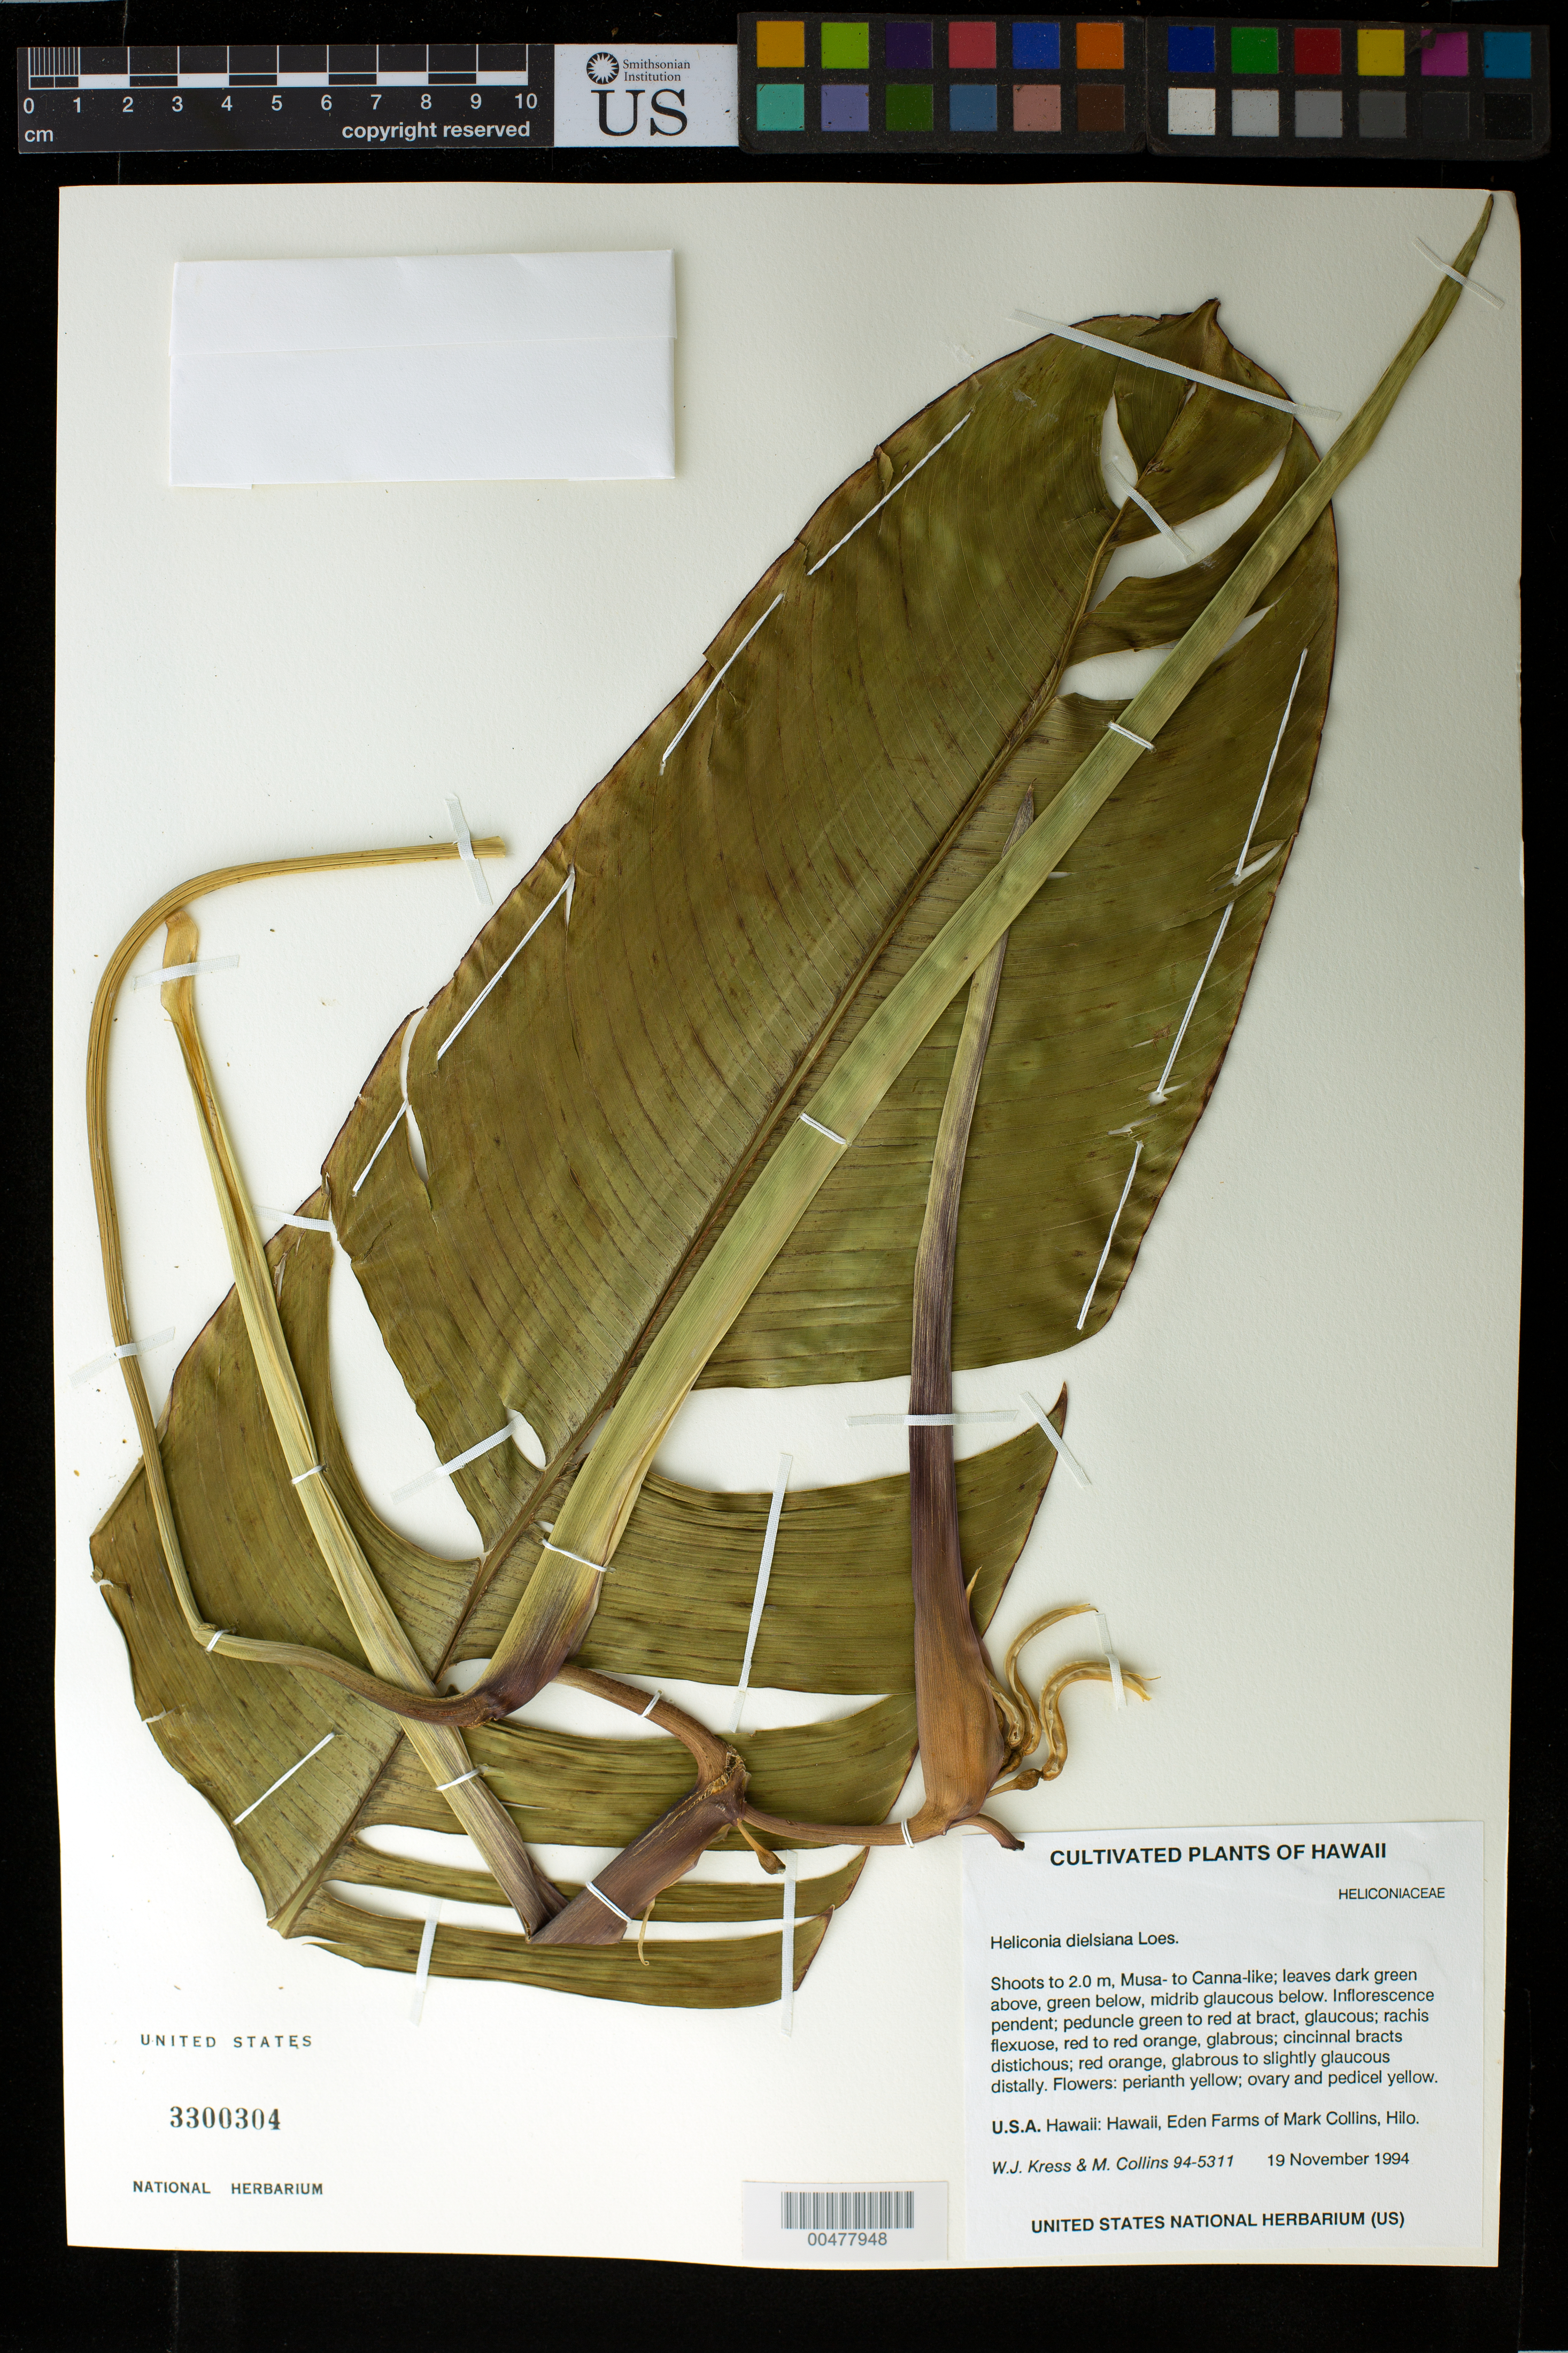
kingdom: Plantae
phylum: Tracheophyta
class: Liliopsida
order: Zingiberales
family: Heliconiaceae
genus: Heliconia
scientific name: Heliconia dielsiana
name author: Loes.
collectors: W. J. Kress & M. Collins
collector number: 94-5311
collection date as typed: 19 Nov 1994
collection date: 1994-11-19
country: United States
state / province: Hawaii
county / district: Hawaii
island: Hawaii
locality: Eden Farms of Mark Collins, Hilo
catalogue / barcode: US 3300304